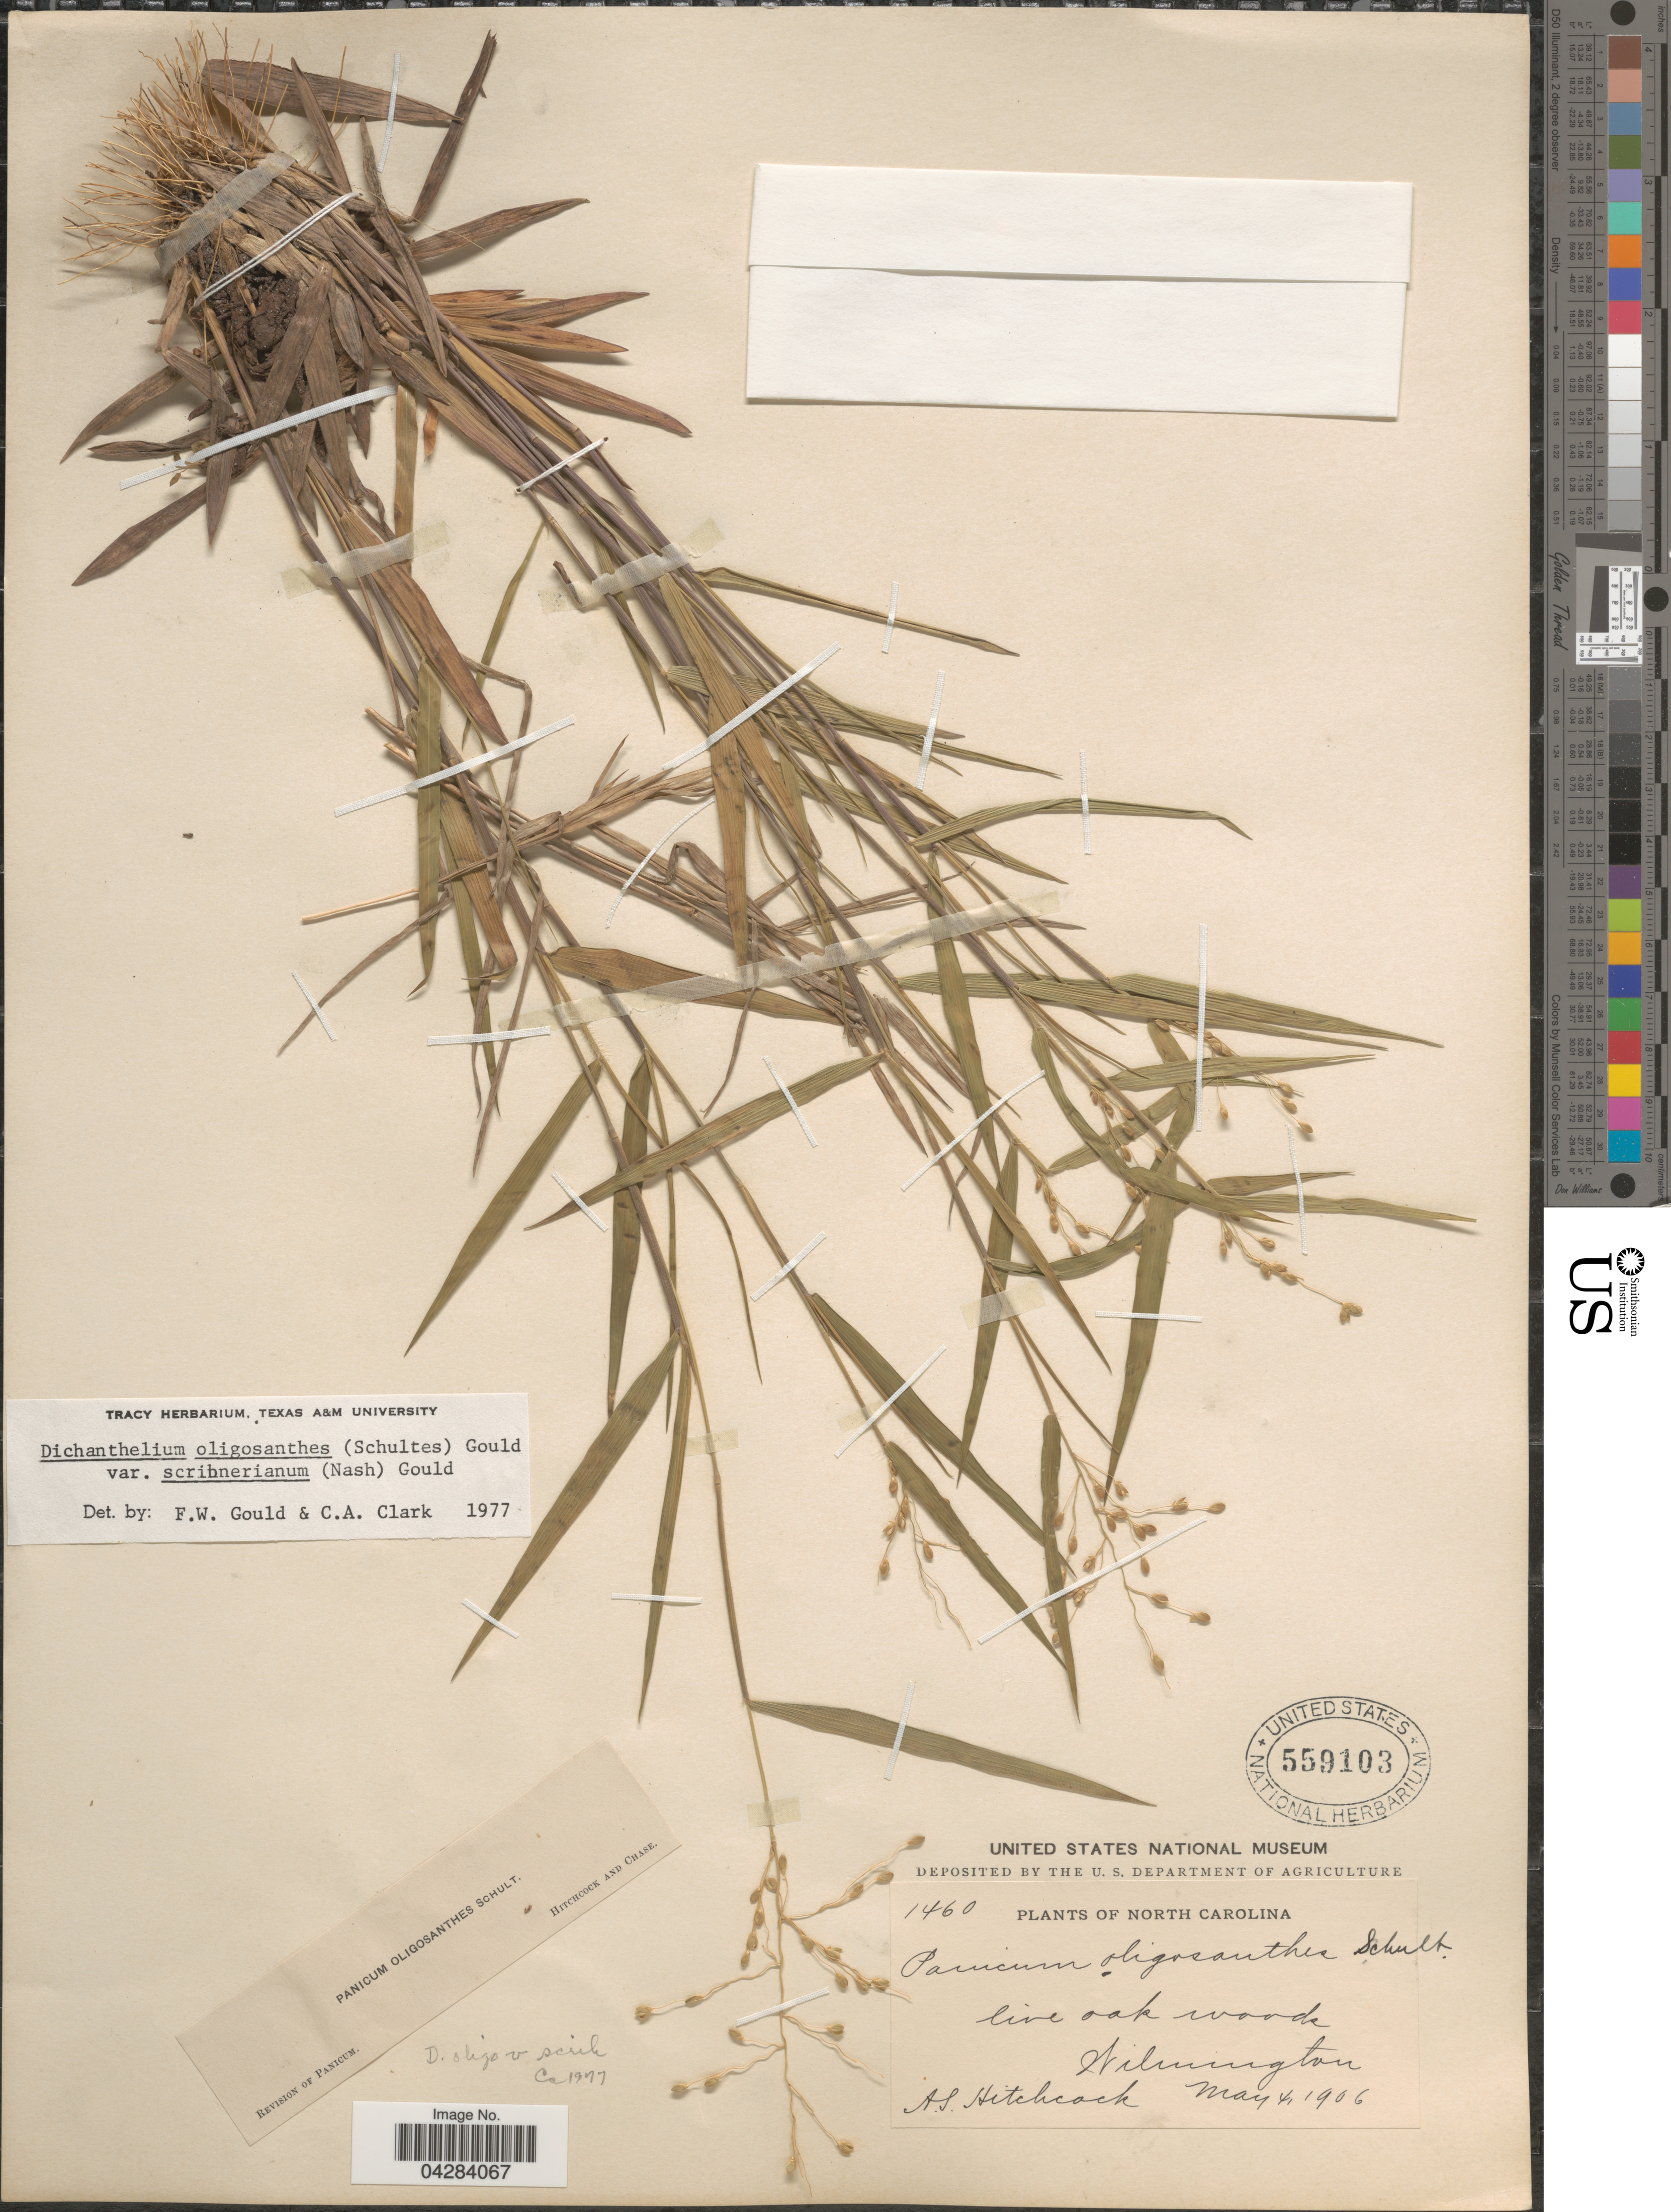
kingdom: Plantae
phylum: Tracheophyta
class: Liliopsida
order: Poales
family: Poaceae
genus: Dichanthelium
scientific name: Dichanthelium oligosanthes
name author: (Schult.) Gould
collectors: A. S. Hitchcock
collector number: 1460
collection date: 1906-05-04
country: United States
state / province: North Carolina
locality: Wilmington.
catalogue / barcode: US 559103